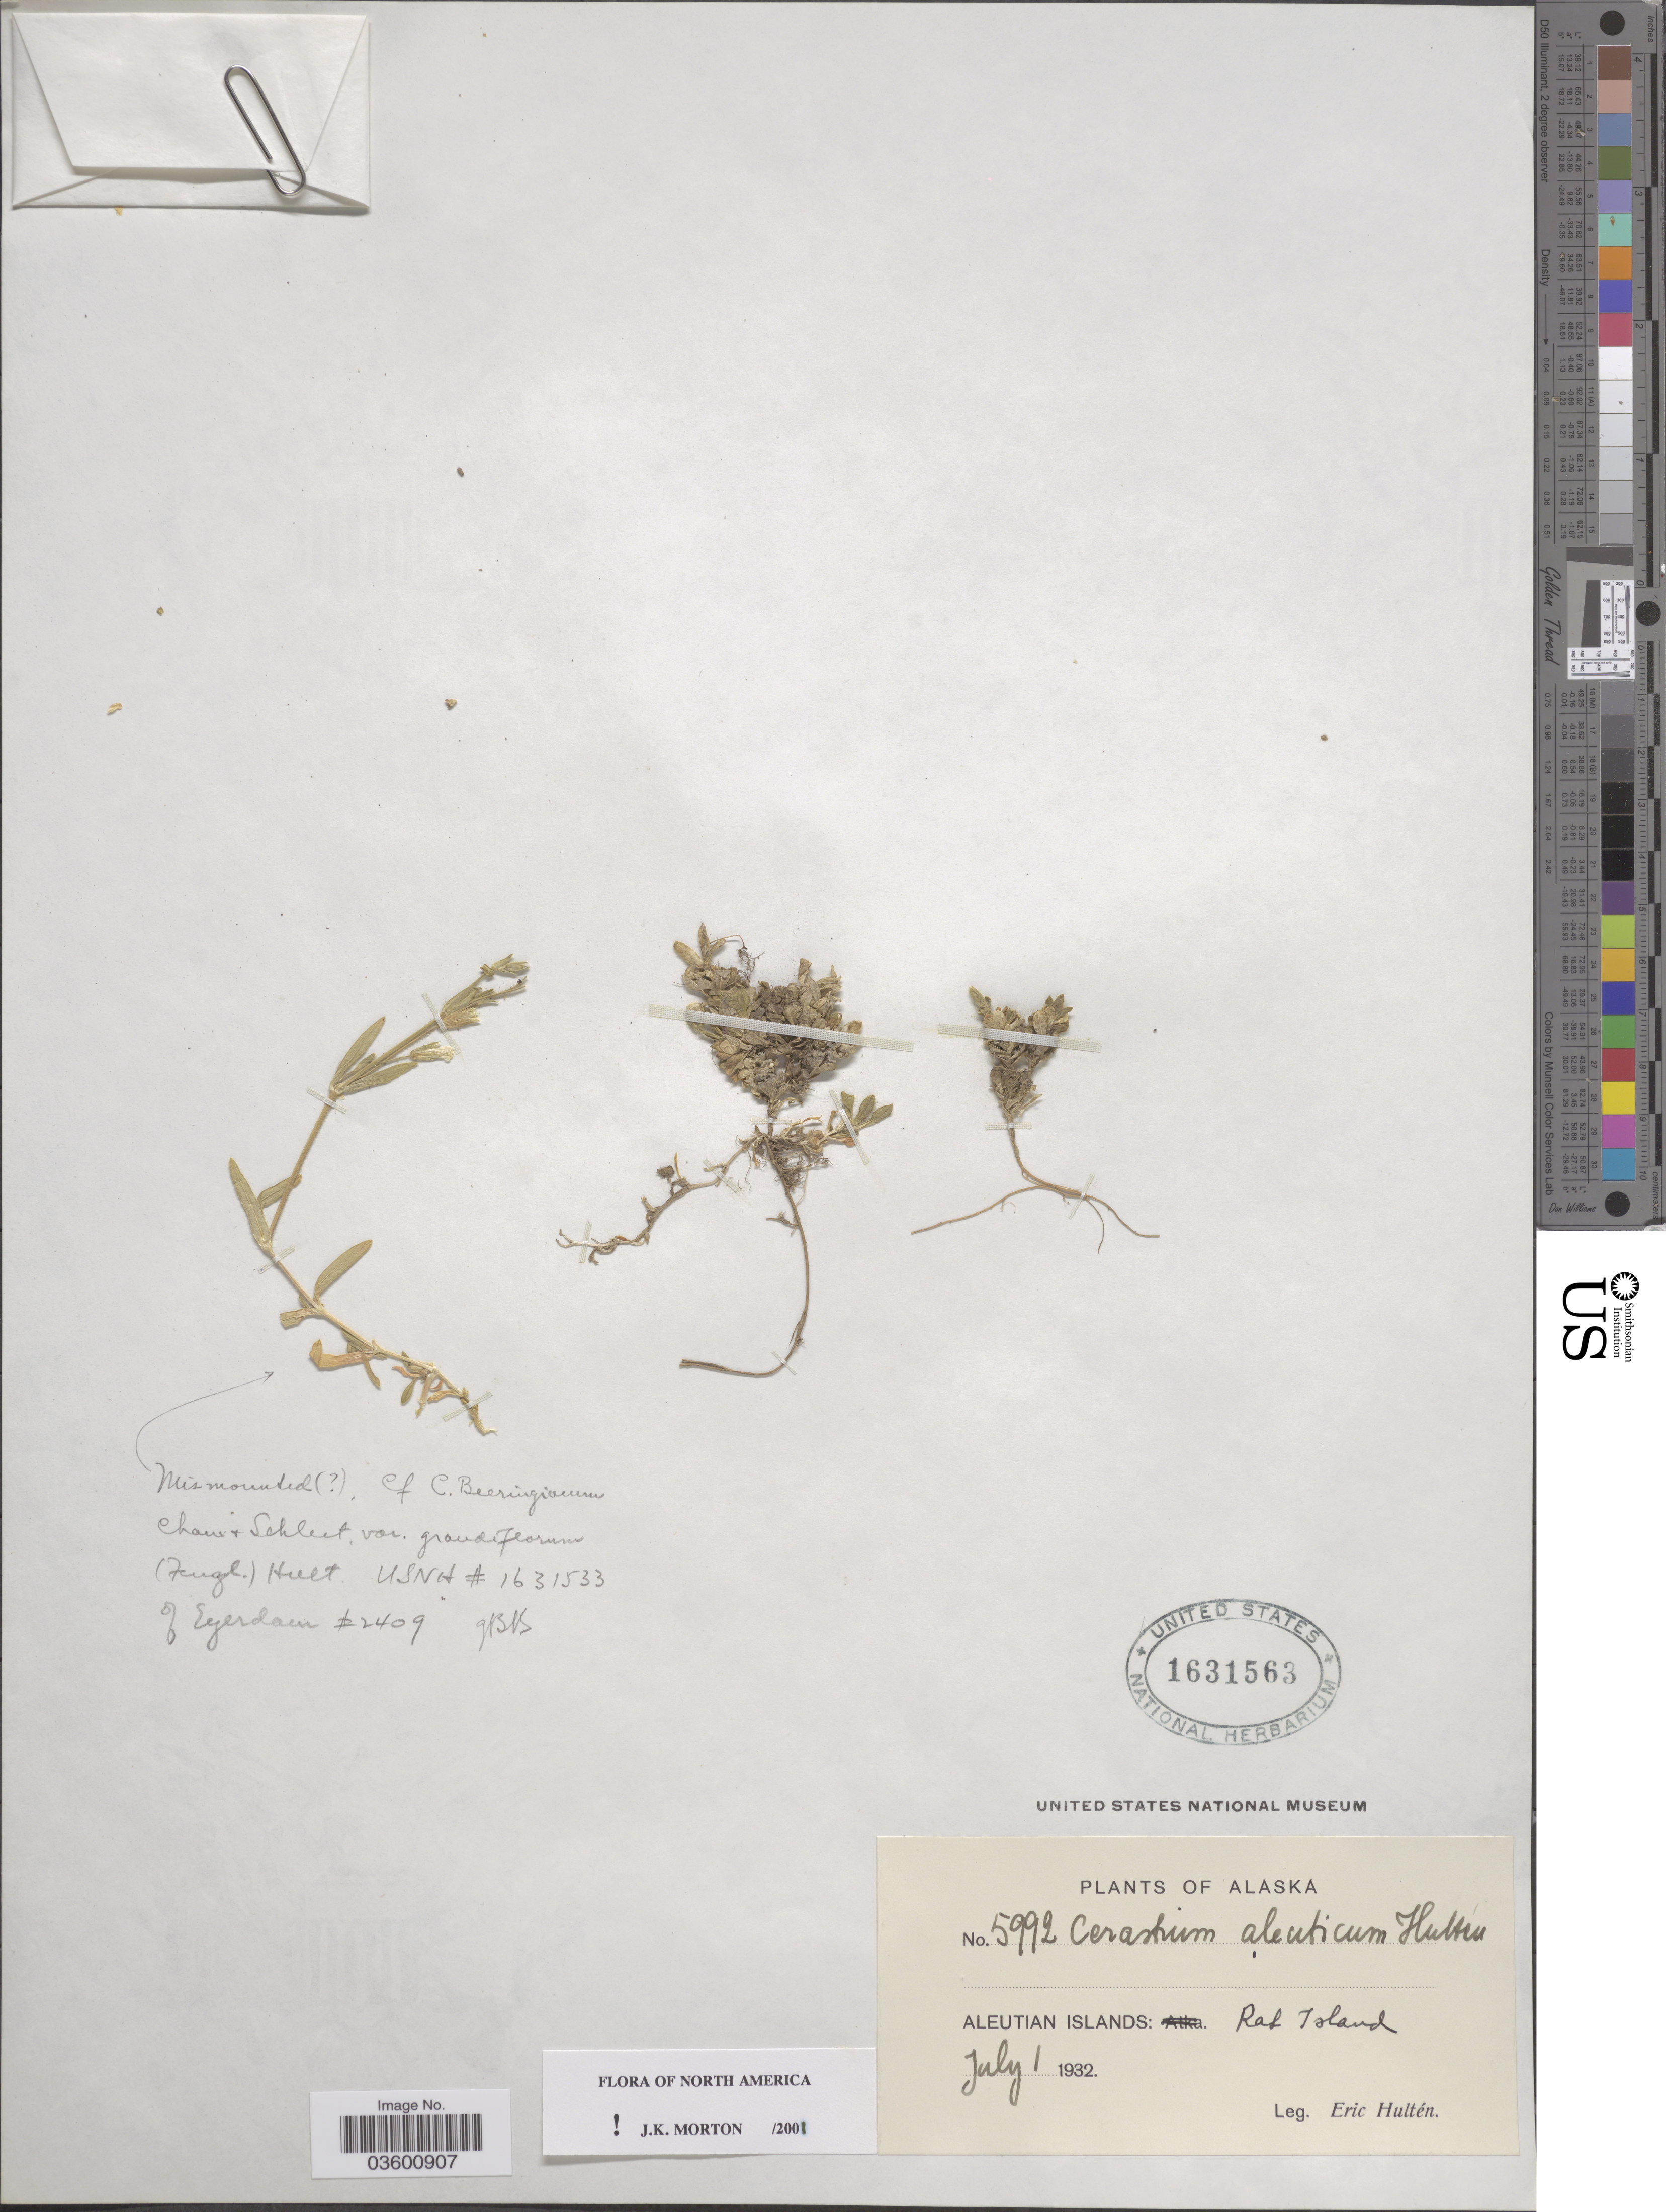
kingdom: Plantae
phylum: Tracheophyta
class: Magnoliopsida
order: Caryophyllales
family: Caryophyllaceae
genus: Cerastium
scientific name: Cerastium aleuticum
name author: Hultén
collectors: E. G. Hultén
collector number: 5992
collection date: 1932-07-01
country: United States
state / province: Alaska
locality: Aleutian Islands: Rat Island.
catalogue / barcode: US 1631563